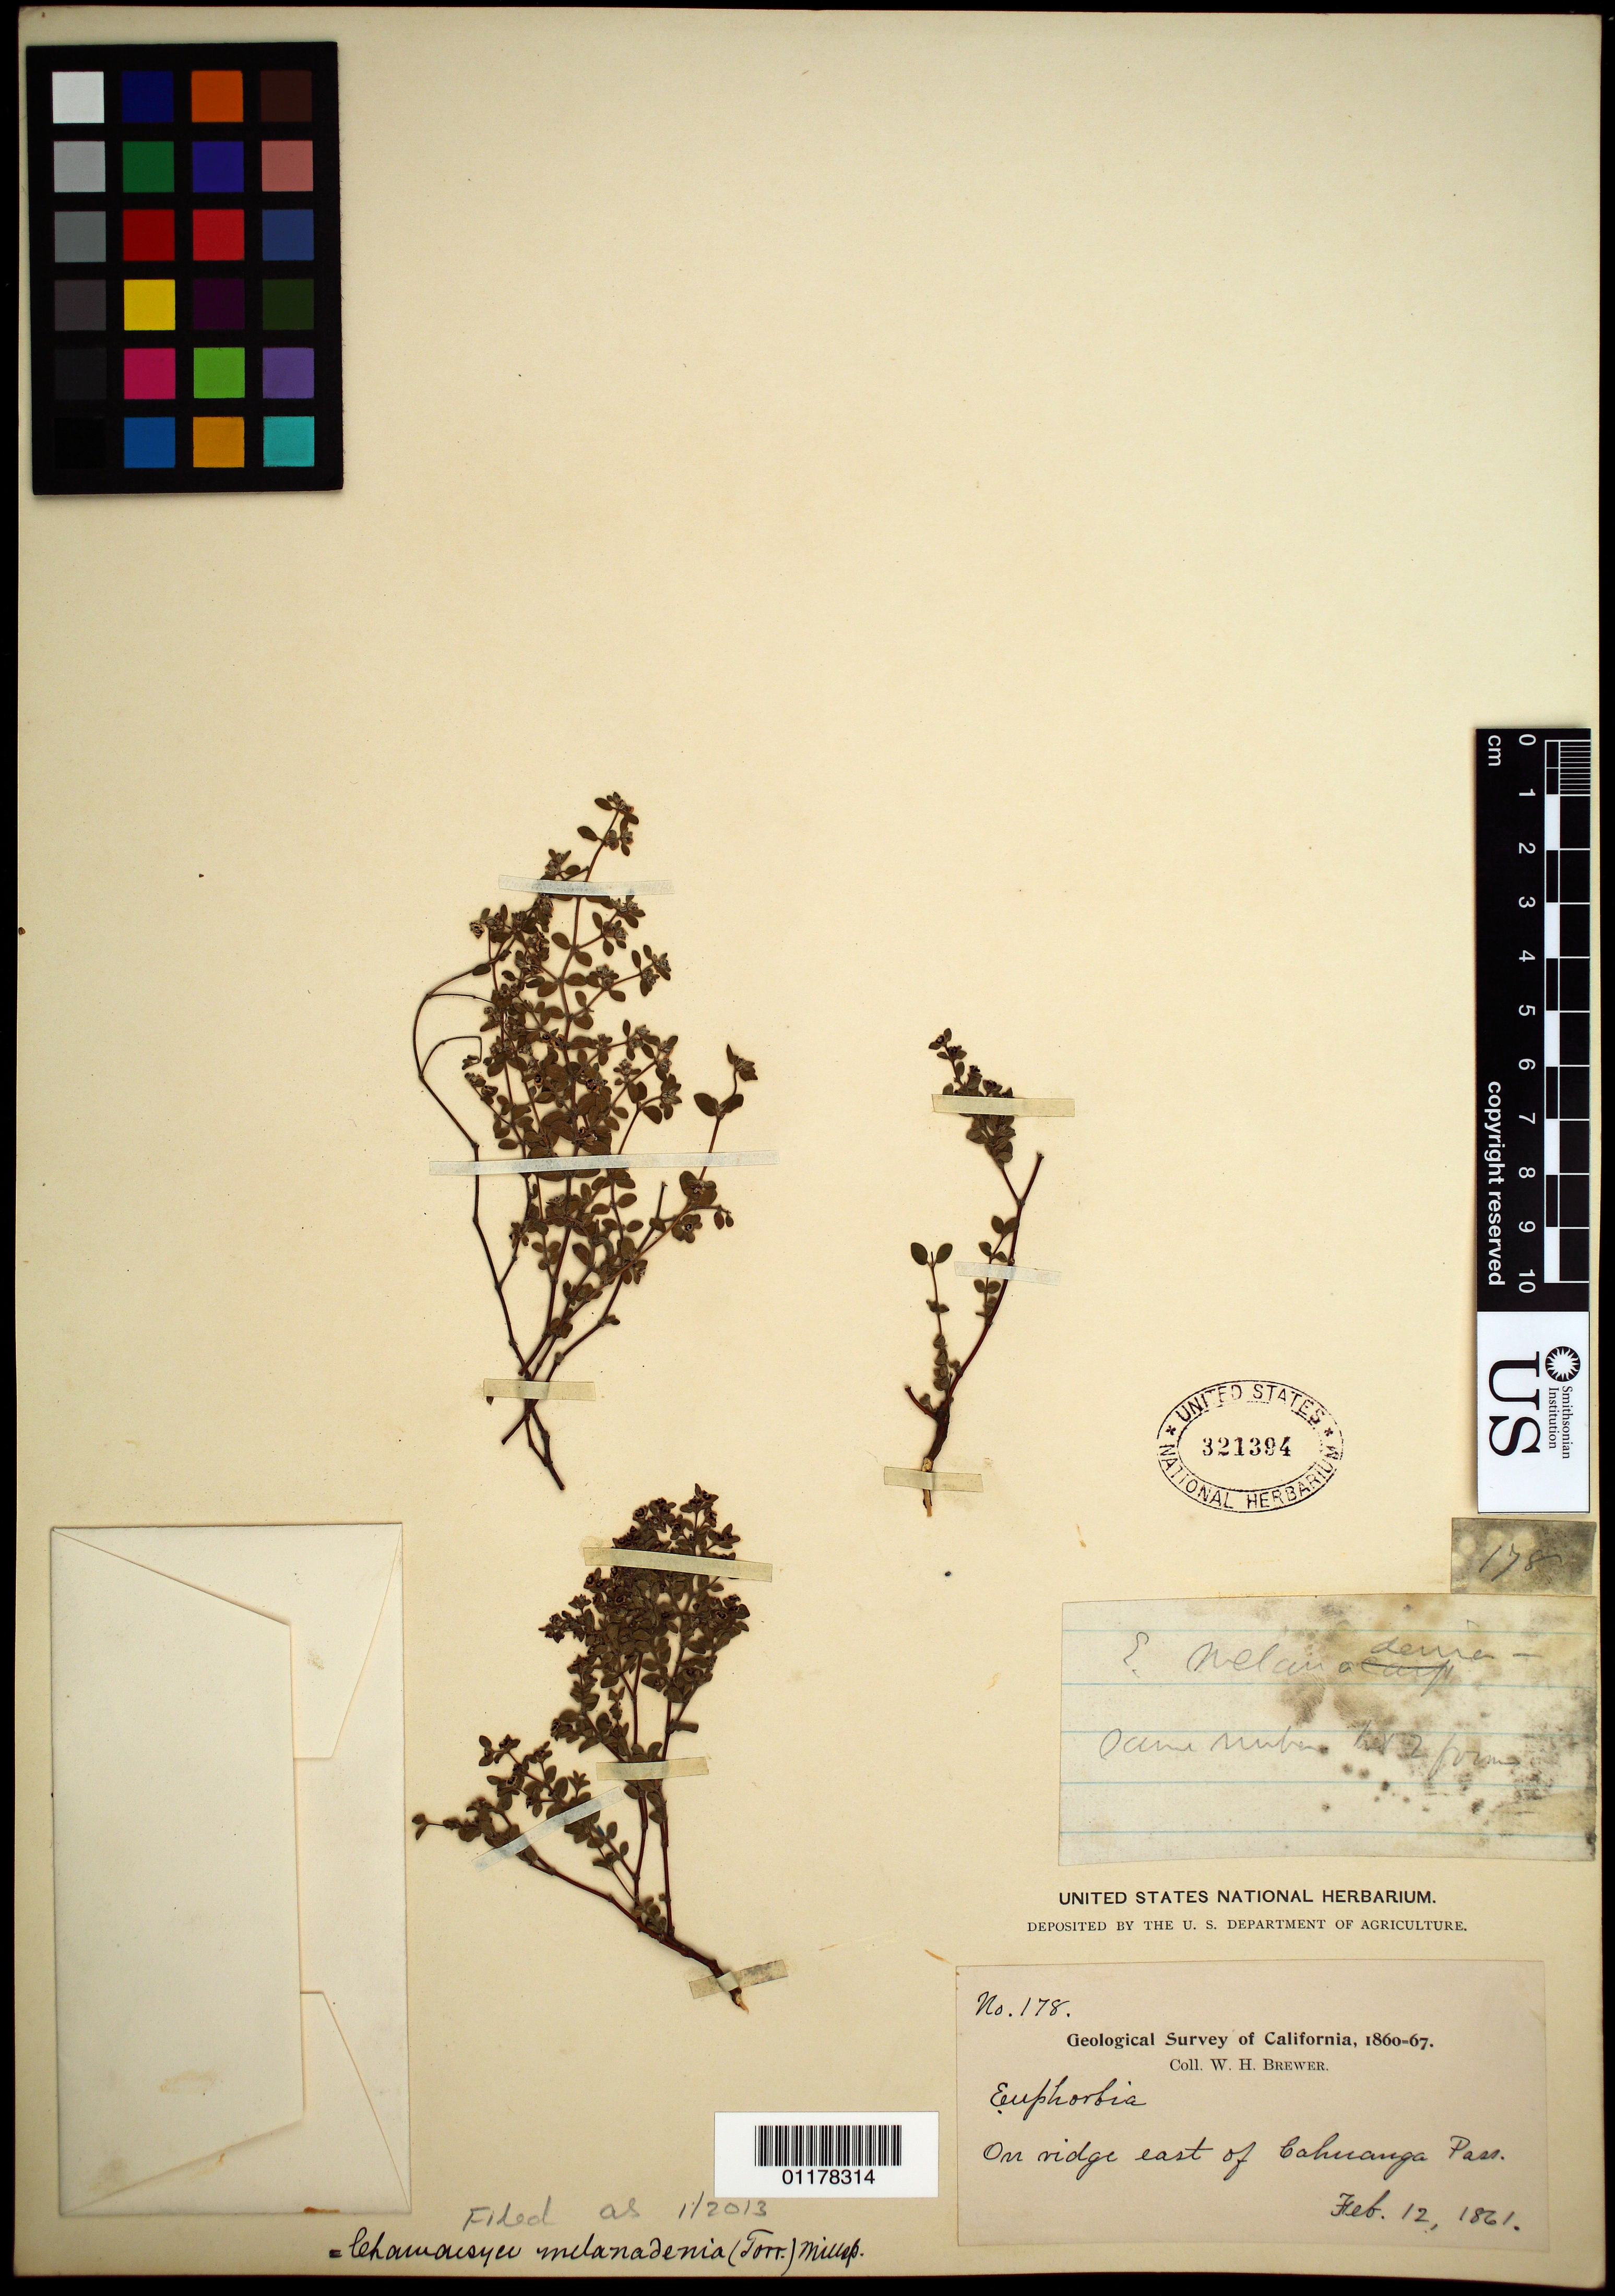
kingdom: Plantae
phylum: Tracheophyta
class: Magnoliopsida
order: Malpighiales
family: Euphorbiaceae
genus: Euphorbia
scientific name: Euphorbia melanadenia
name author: Torr.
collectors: W. H. Brewer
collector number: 178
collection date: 1861-02-12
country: United States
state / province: California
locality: On ridge east of Cahuenga Pass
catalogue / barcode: US 321394